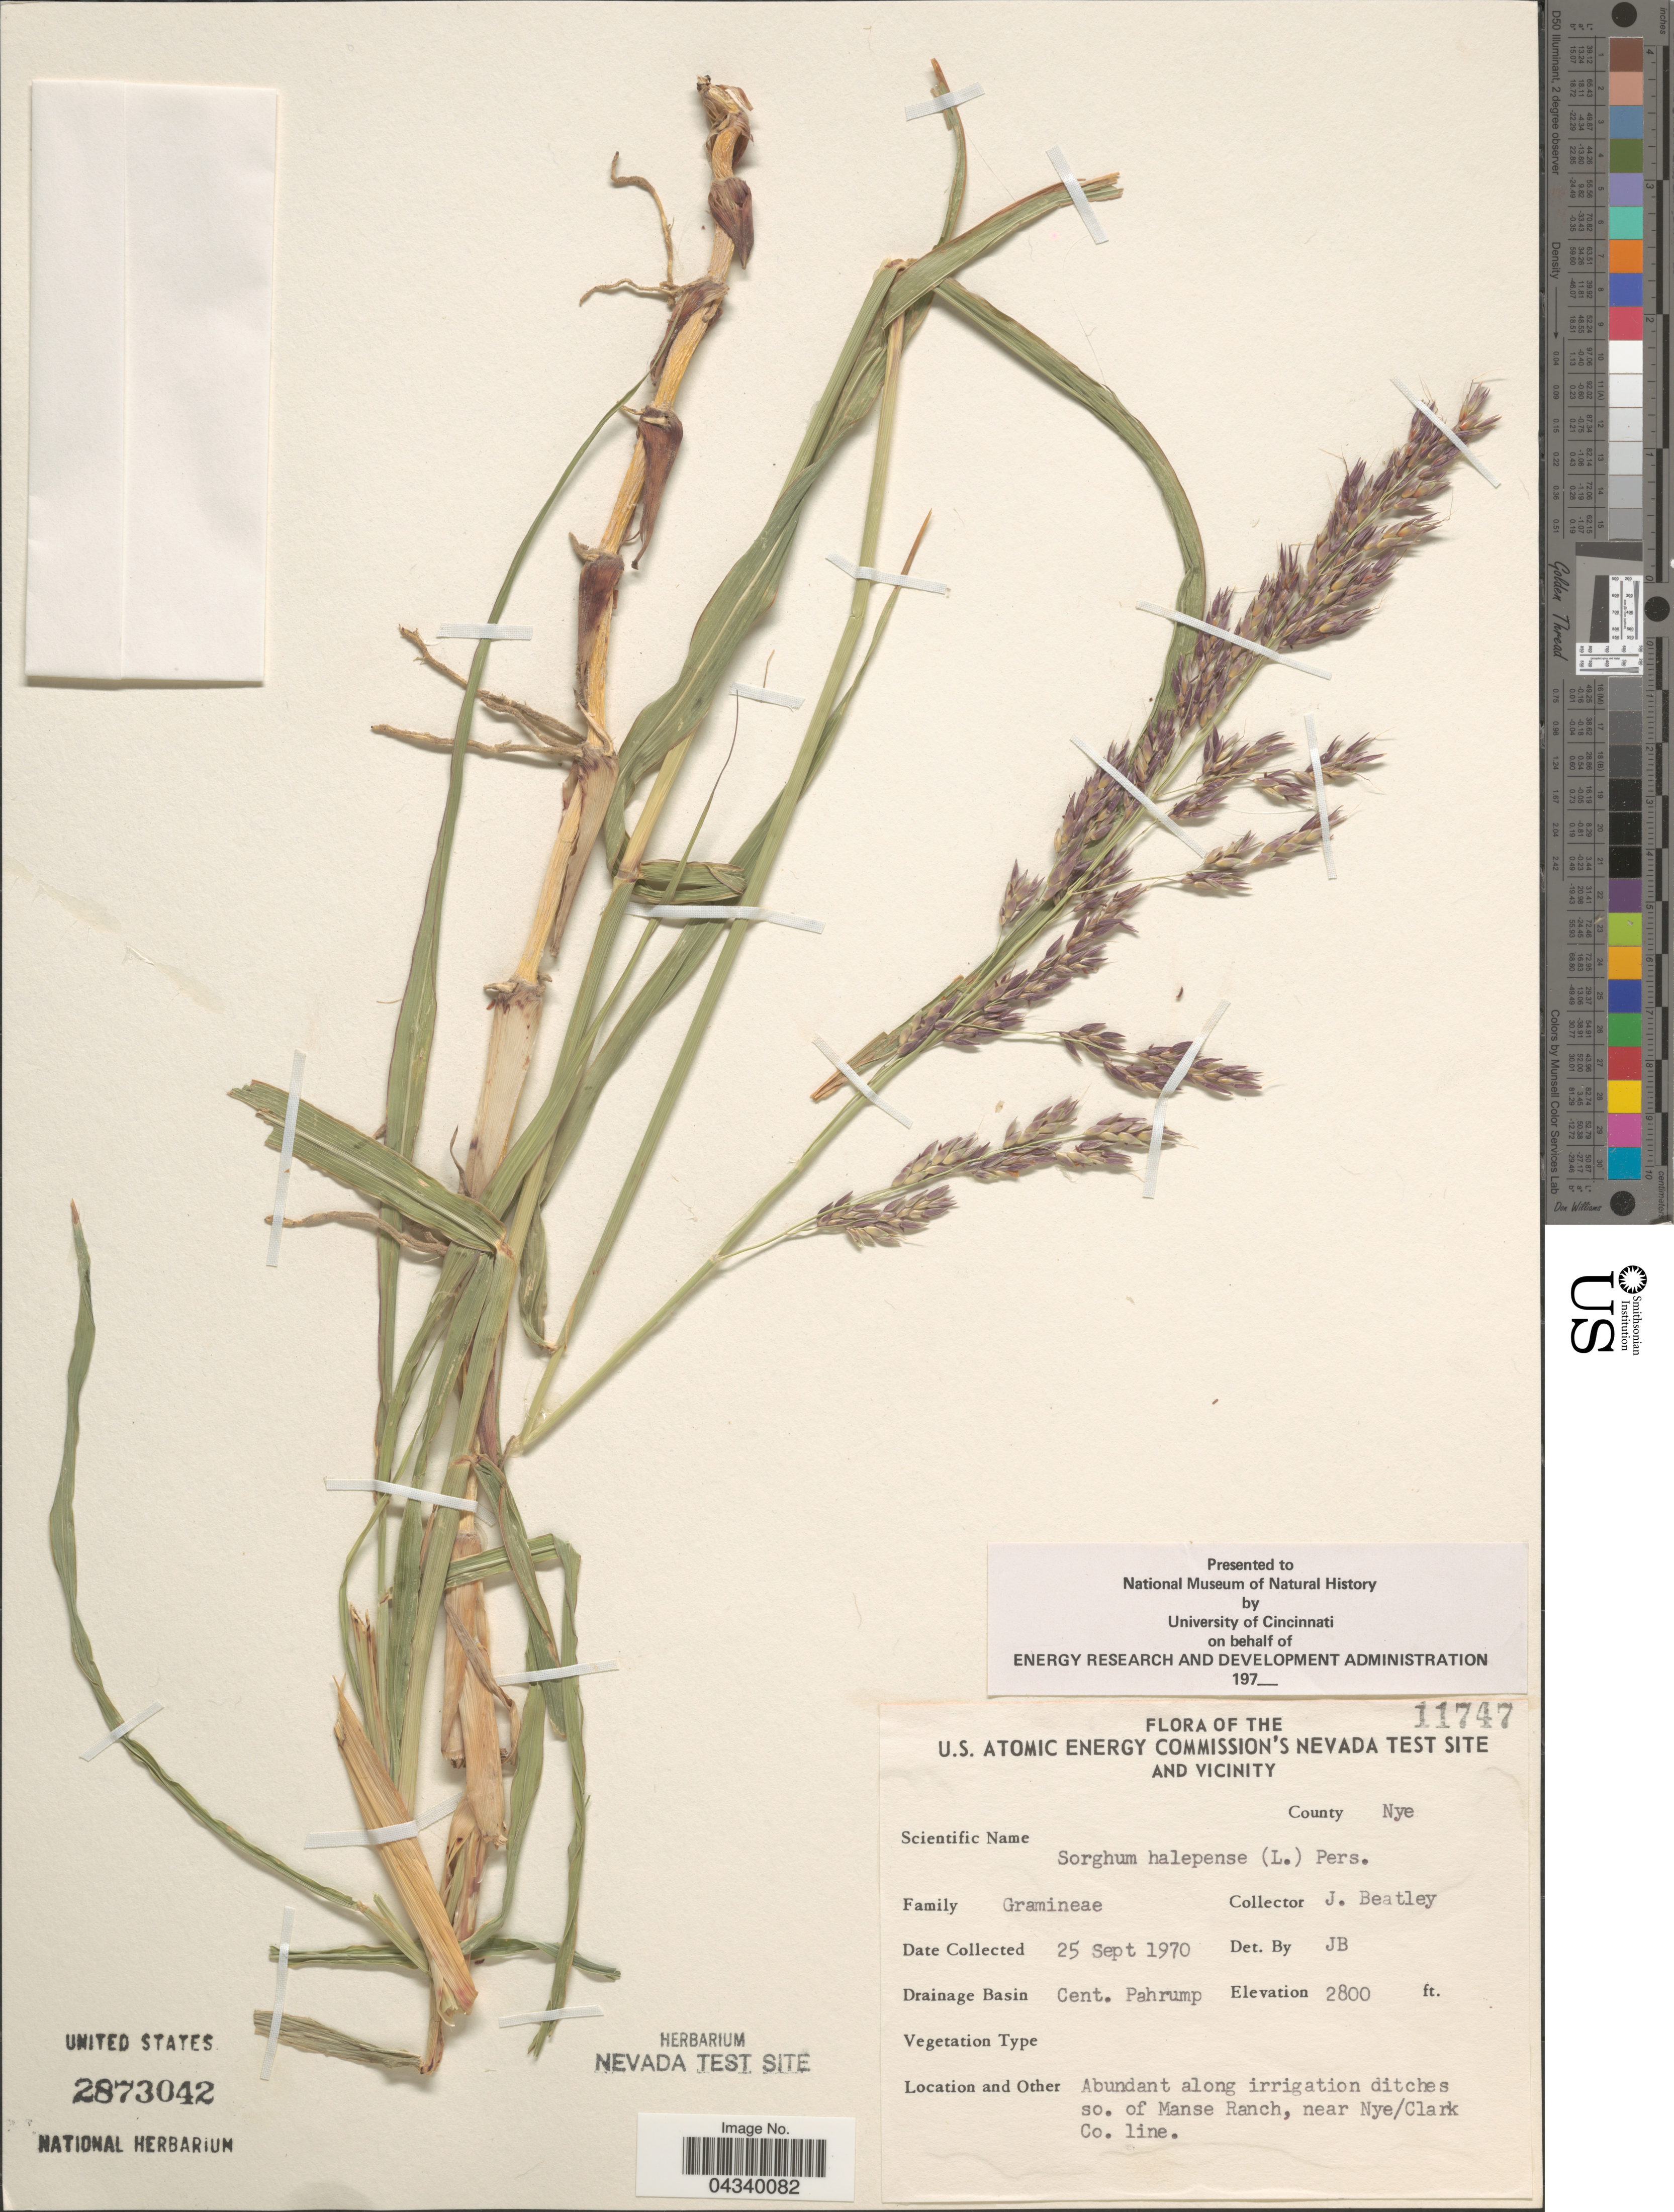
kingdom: Plantae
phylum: Tracheophyta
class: Liliopsida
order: Poales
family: Poaceae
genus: Sorghum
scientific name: Sorghum halepense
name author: (L.) Pers.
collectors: J. C. Beatley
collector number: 11747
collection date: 1970-09-25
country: United States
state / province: Nevada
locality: The U.S. Atomic Energy Commission's Nevada Test Site and Vicinity. County Nye. Drainage Basin Cent. Pahrump. Along irrigation ditches so. of Manse Ranch, near Nye/Clark Co. line.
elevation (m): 853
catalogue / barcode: US 2873042